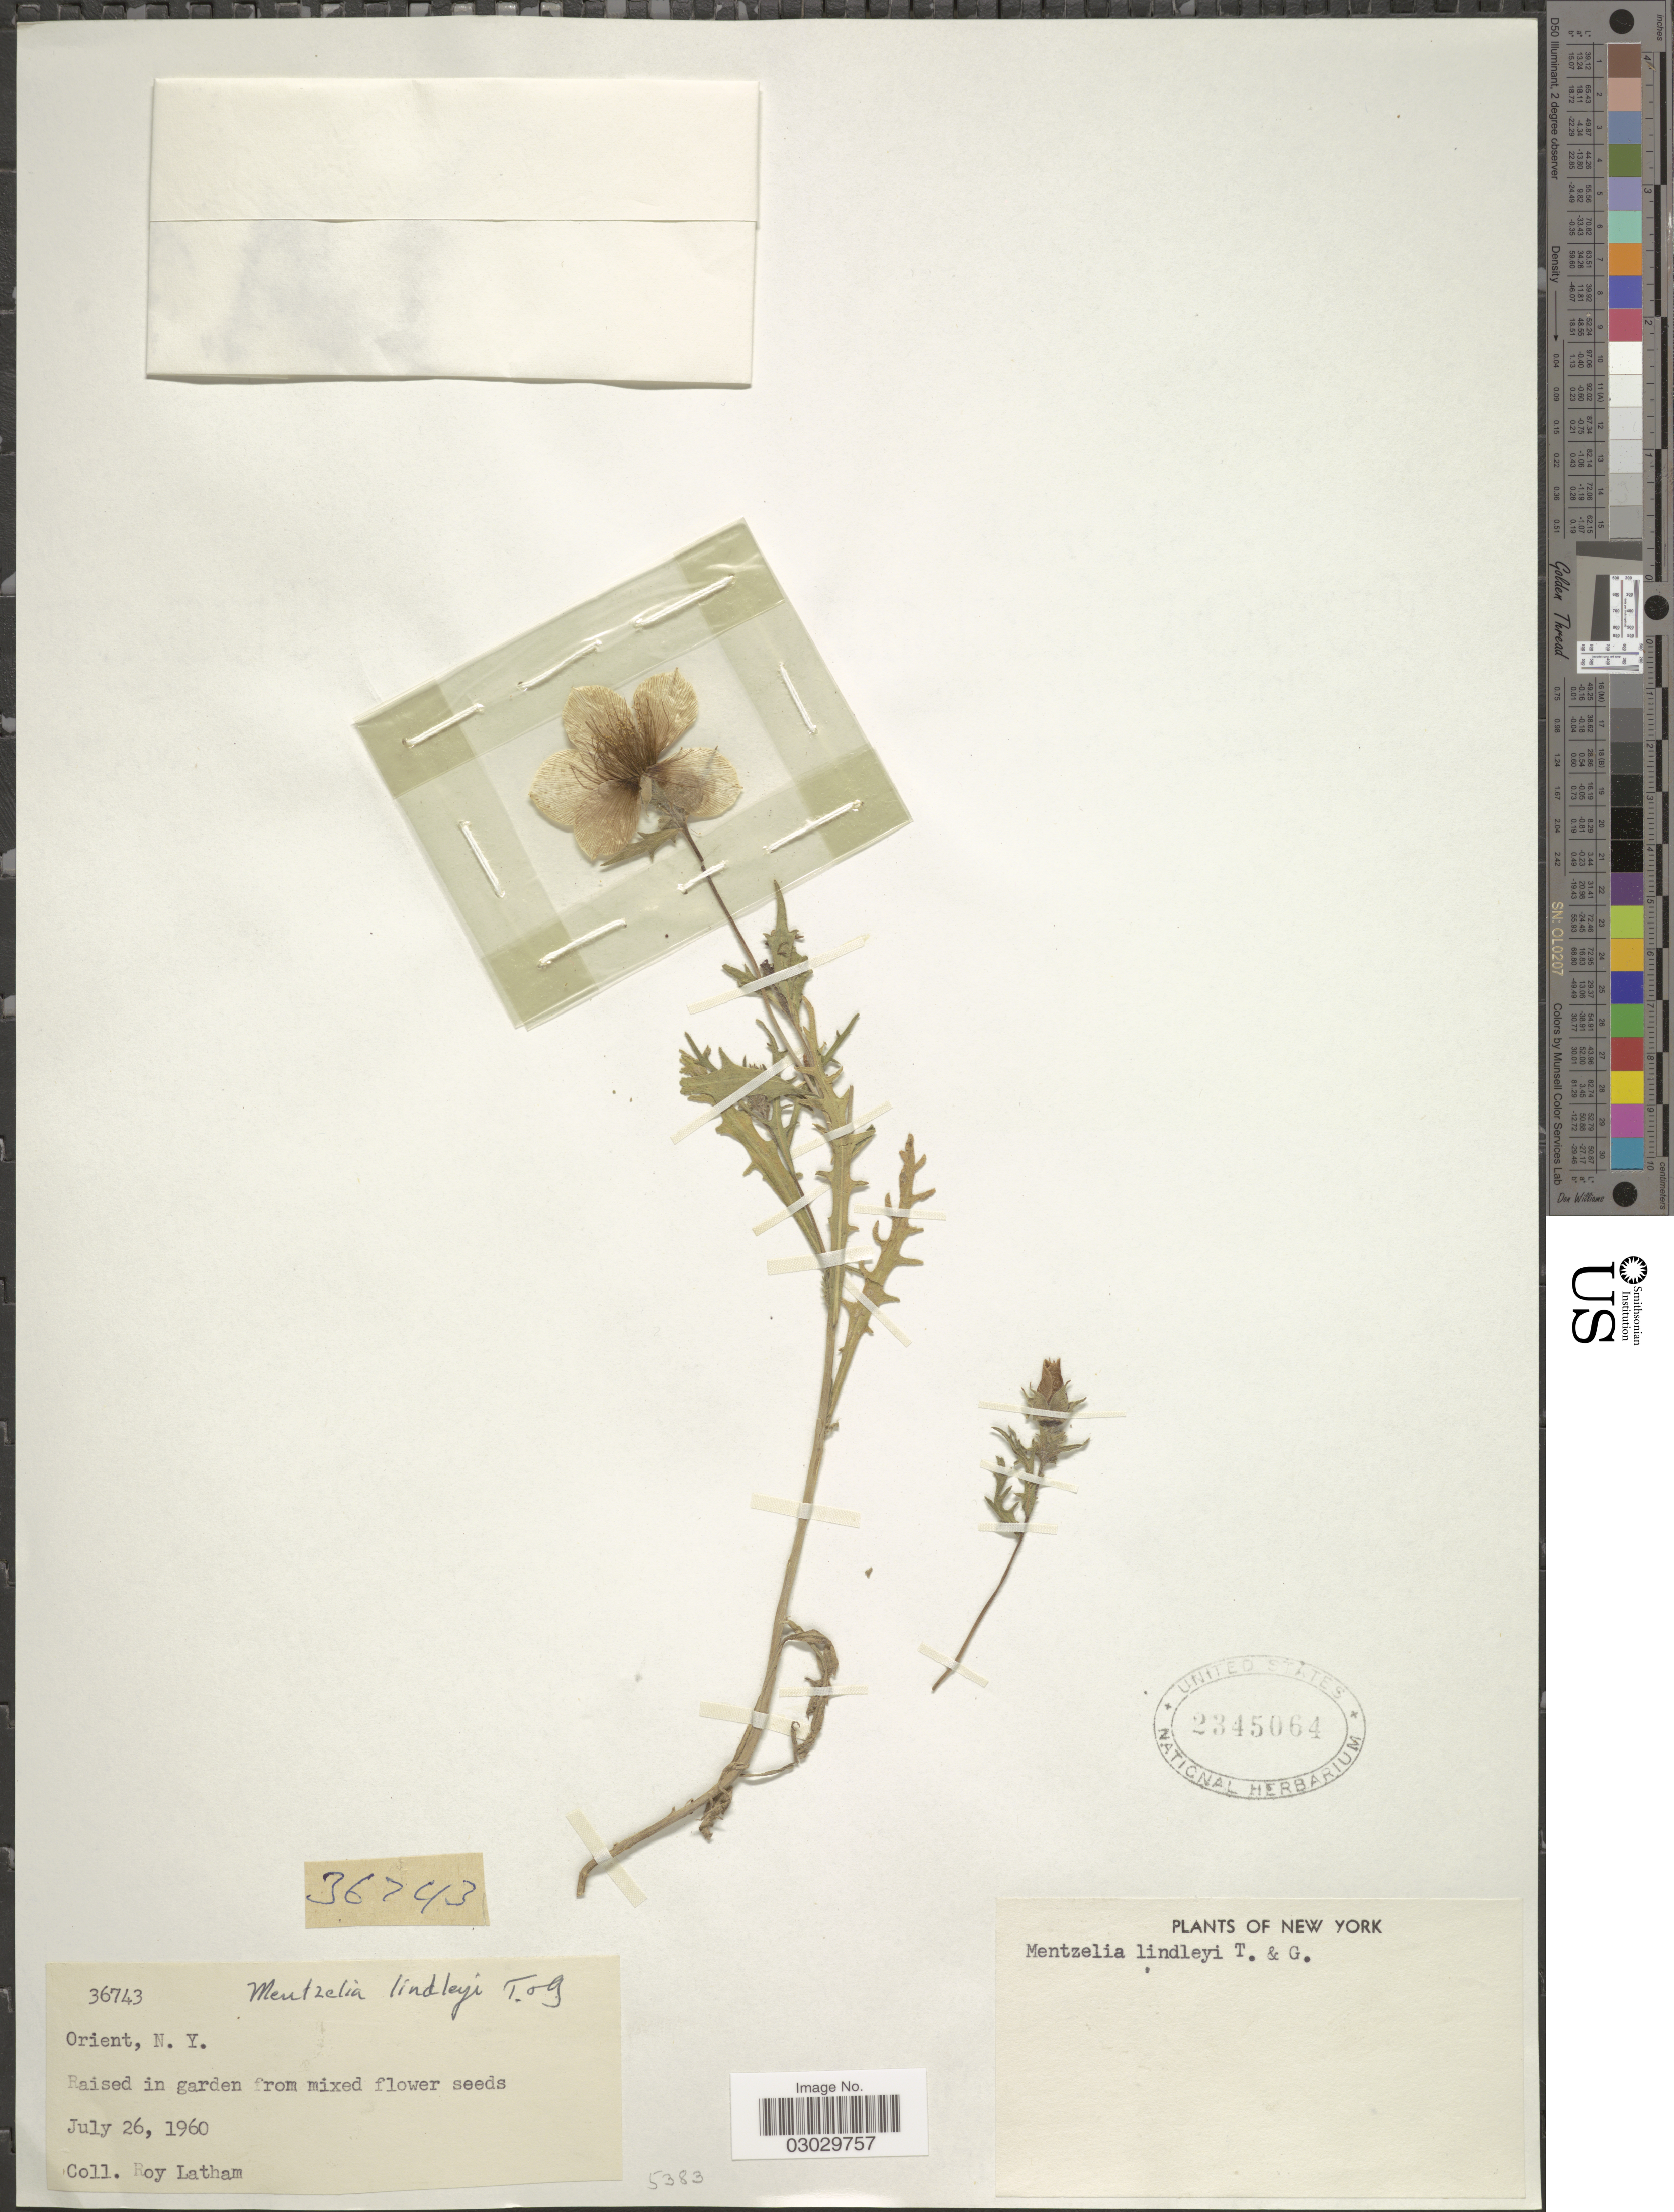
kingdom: Plantae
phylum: Tracheophyta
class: Magnoliopsida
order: Cornales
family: Loasaceae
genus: Mentzelia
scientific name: Mentzelia lindleyi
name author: Torr. & A. Gray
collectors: R. Latham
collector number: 36743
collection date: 1960-07-26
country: United States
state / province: New York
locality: Orient, N.Y.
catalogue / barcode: US 2345064